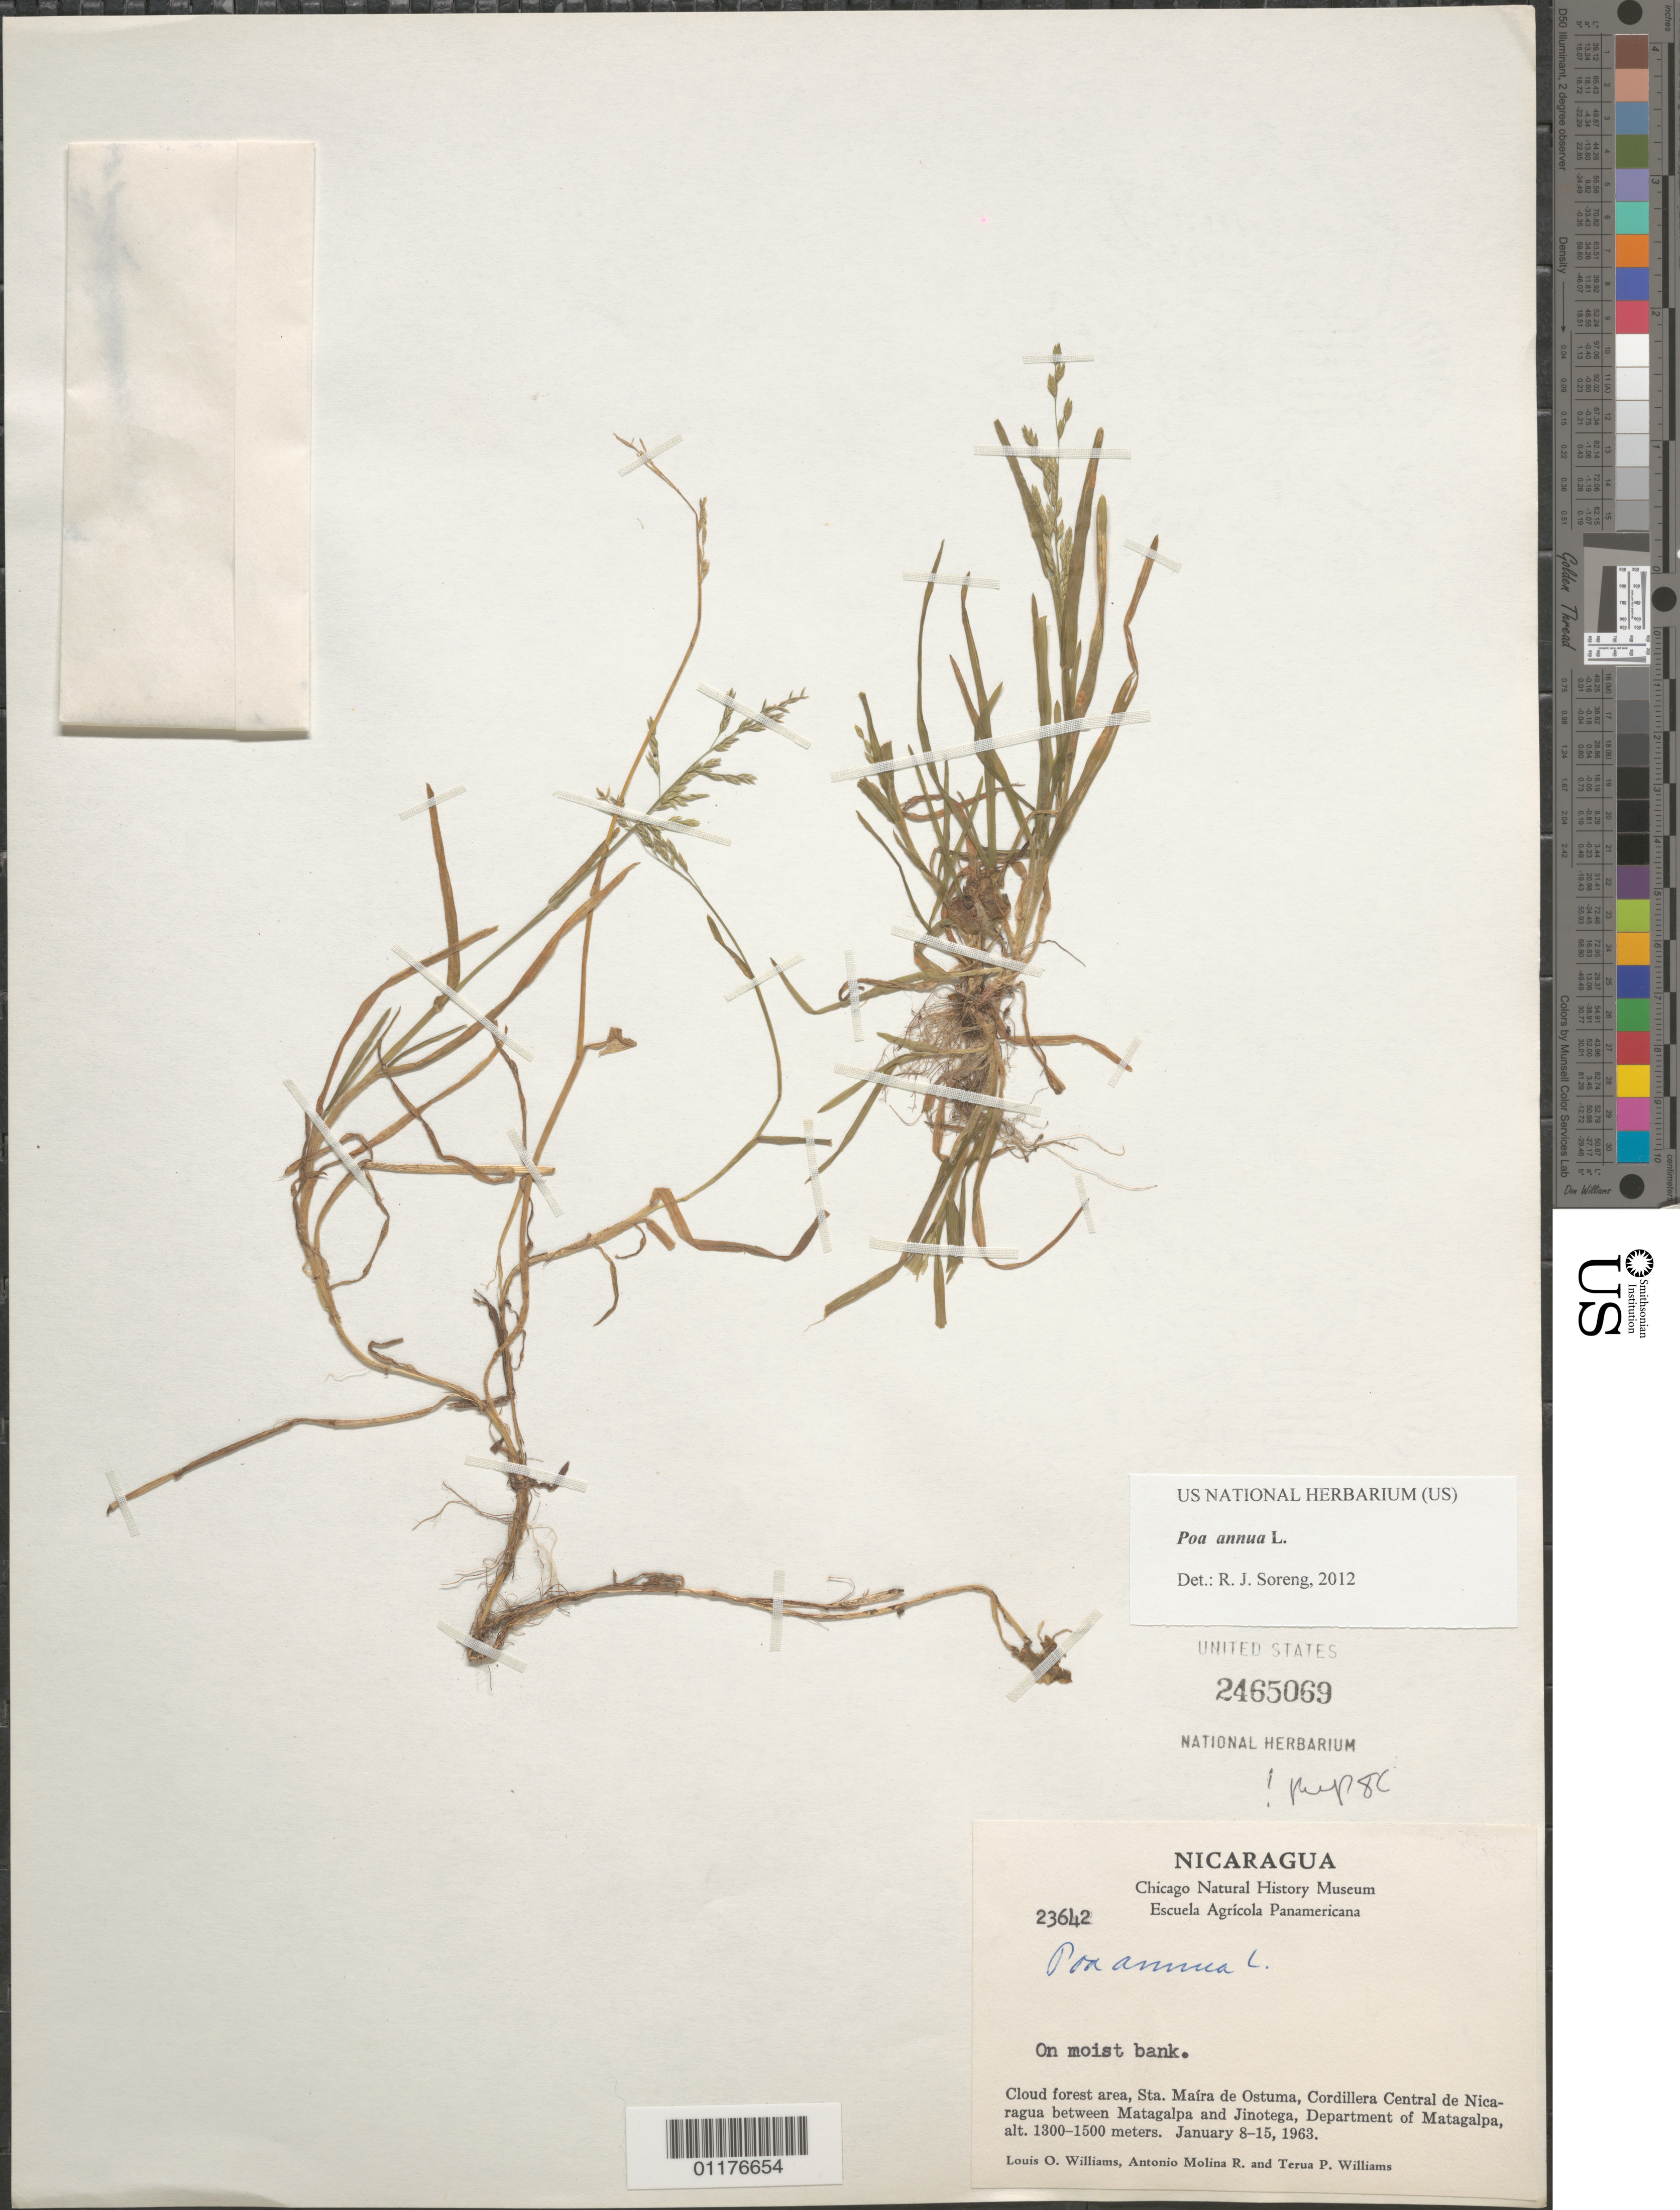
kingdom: Plantae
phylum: Tracheophyta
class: Liliopsida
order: Poales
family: Poaceae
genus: Poa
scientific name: Poa annua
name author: L.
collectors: L. O. Williams, A. Molina R. & T. P. Williams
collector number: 23642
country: Nicaragua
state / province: Matagalpa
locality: Sta. Maria de Ostuma, Cordillera Central de Nicaragua between Matagalpa and Jinotega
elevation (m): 1300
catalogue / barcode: US 2465069